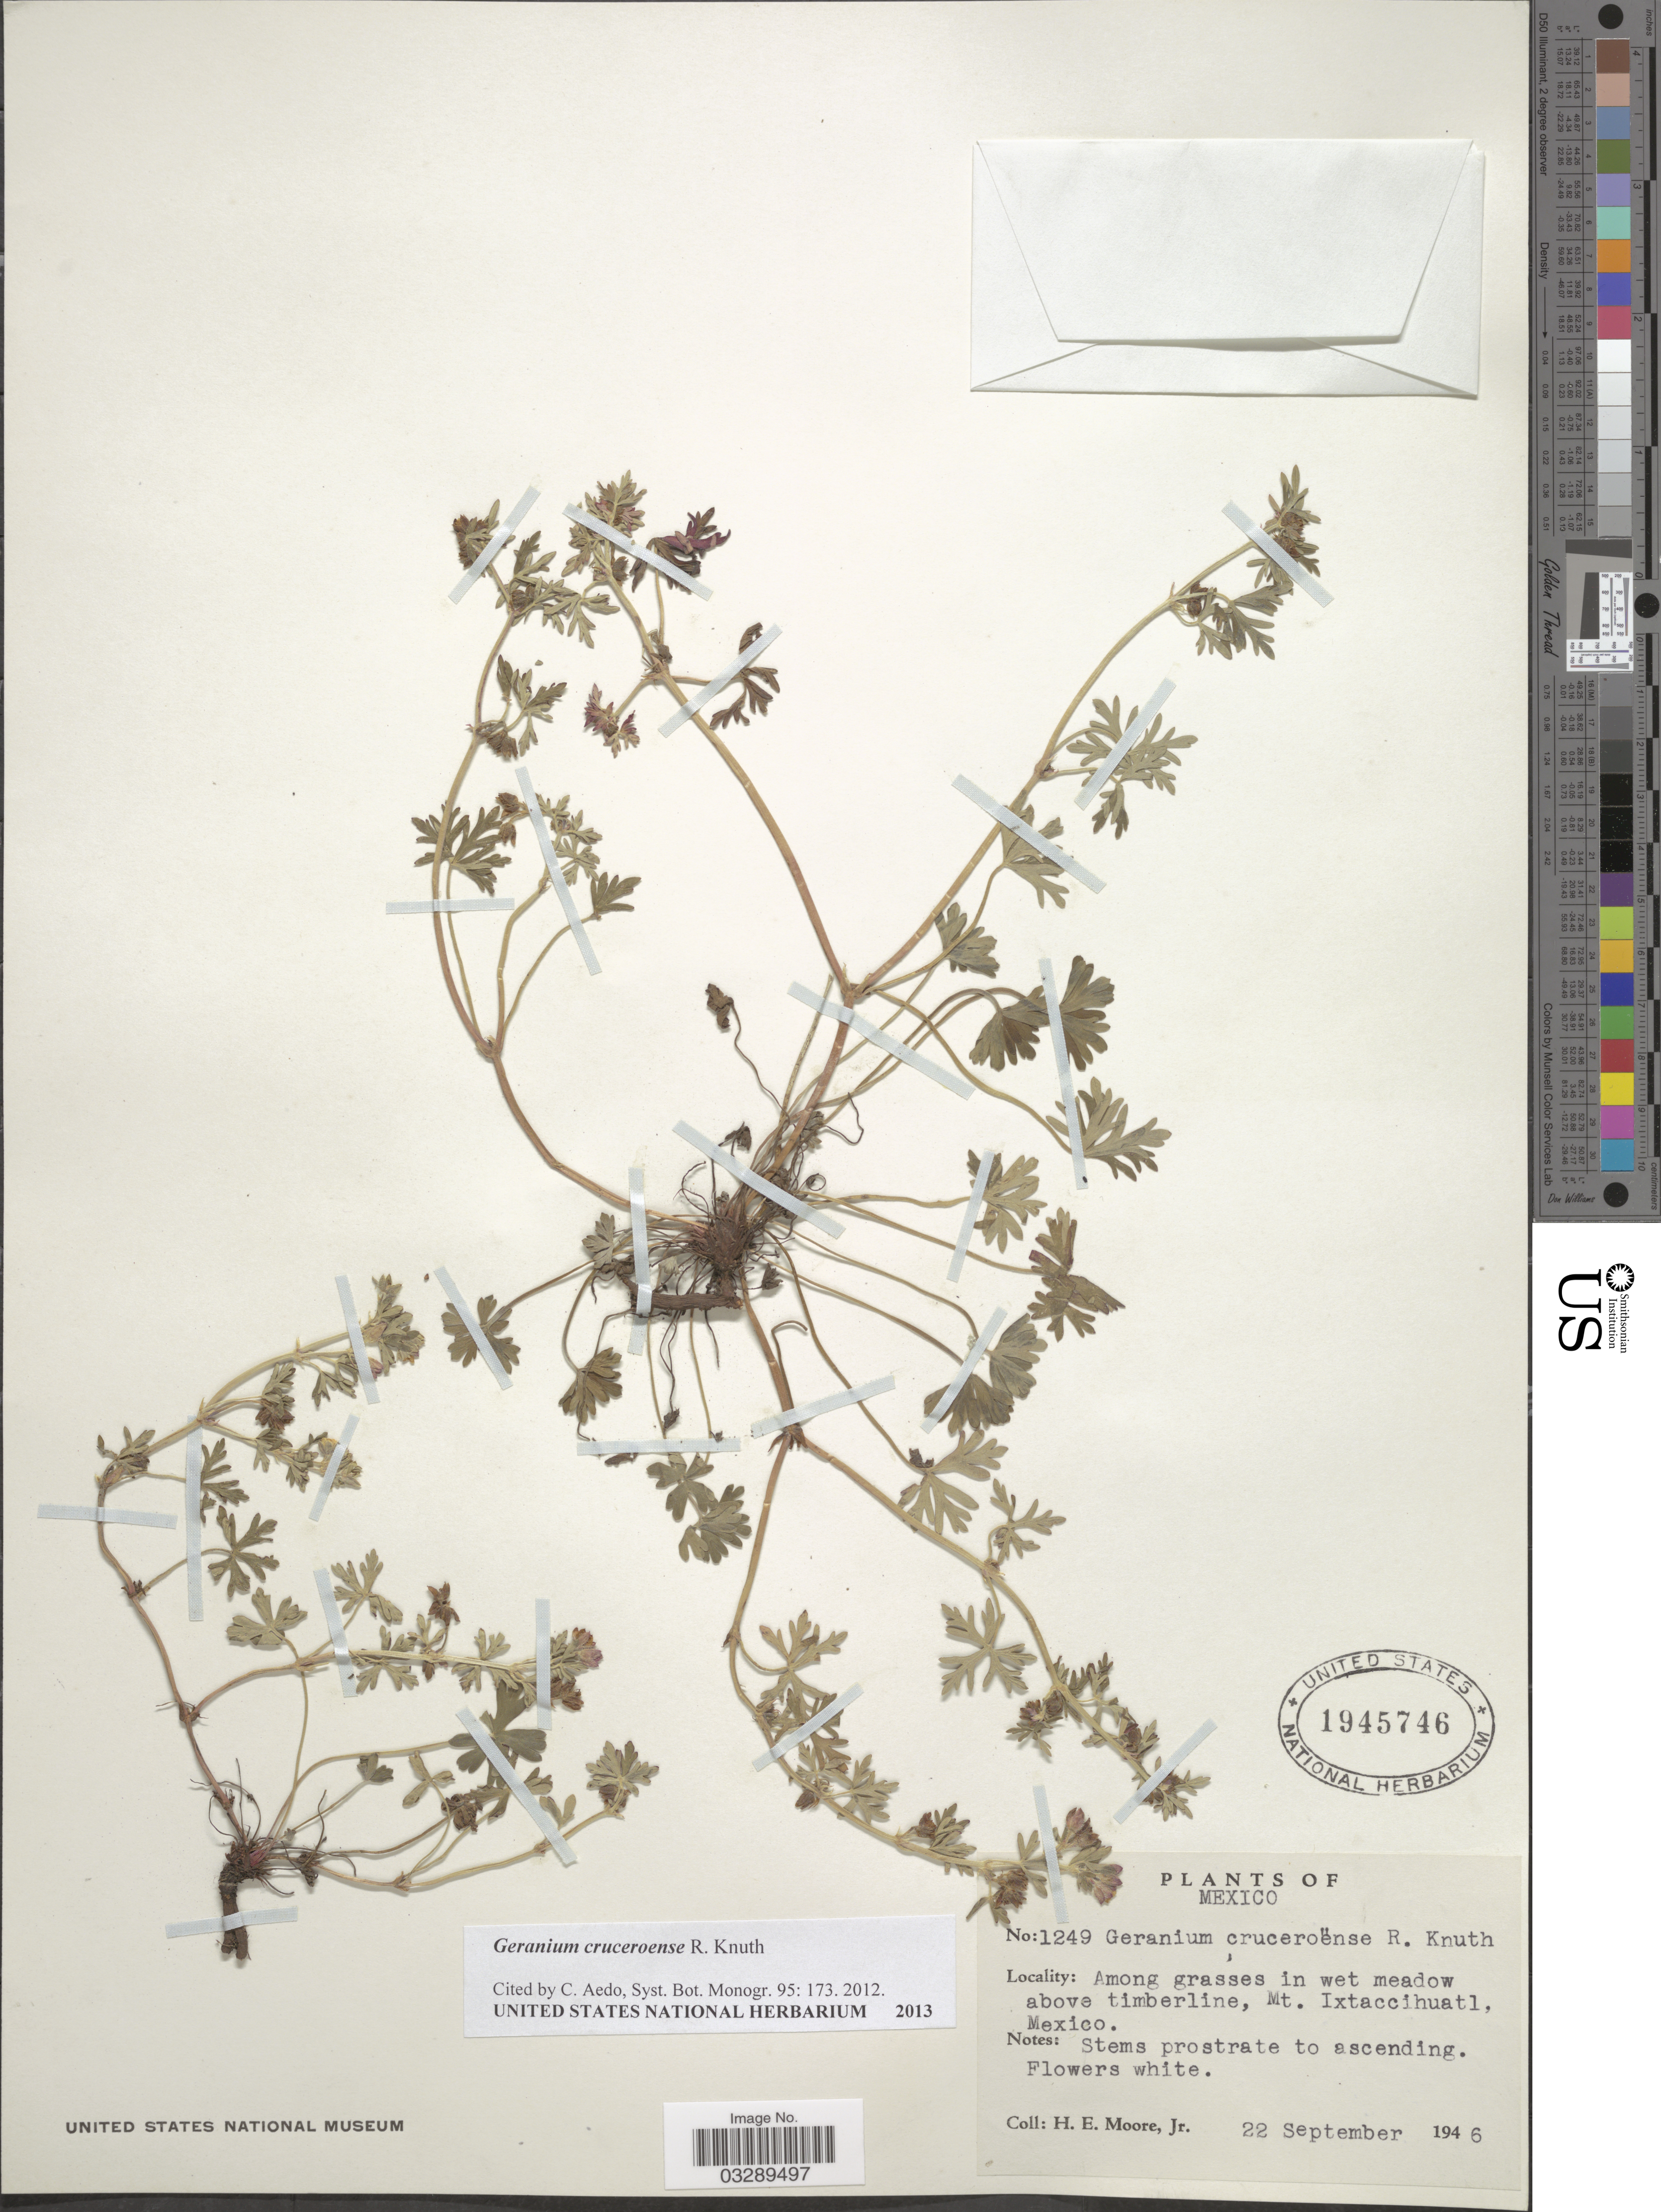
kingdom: Plantae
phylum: Tracheophyta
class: Magnoliopsida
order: Geraniales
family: Geraniaceae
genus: Geranium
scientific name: Geranium cruceroense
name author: R. Knuth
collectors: H. Moore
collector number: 1249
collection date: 1946-09-22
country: Mexico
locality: Among grasses in wet meadow above timberline, Mt. Ixtaccihuatl.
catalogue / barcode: US 1945746